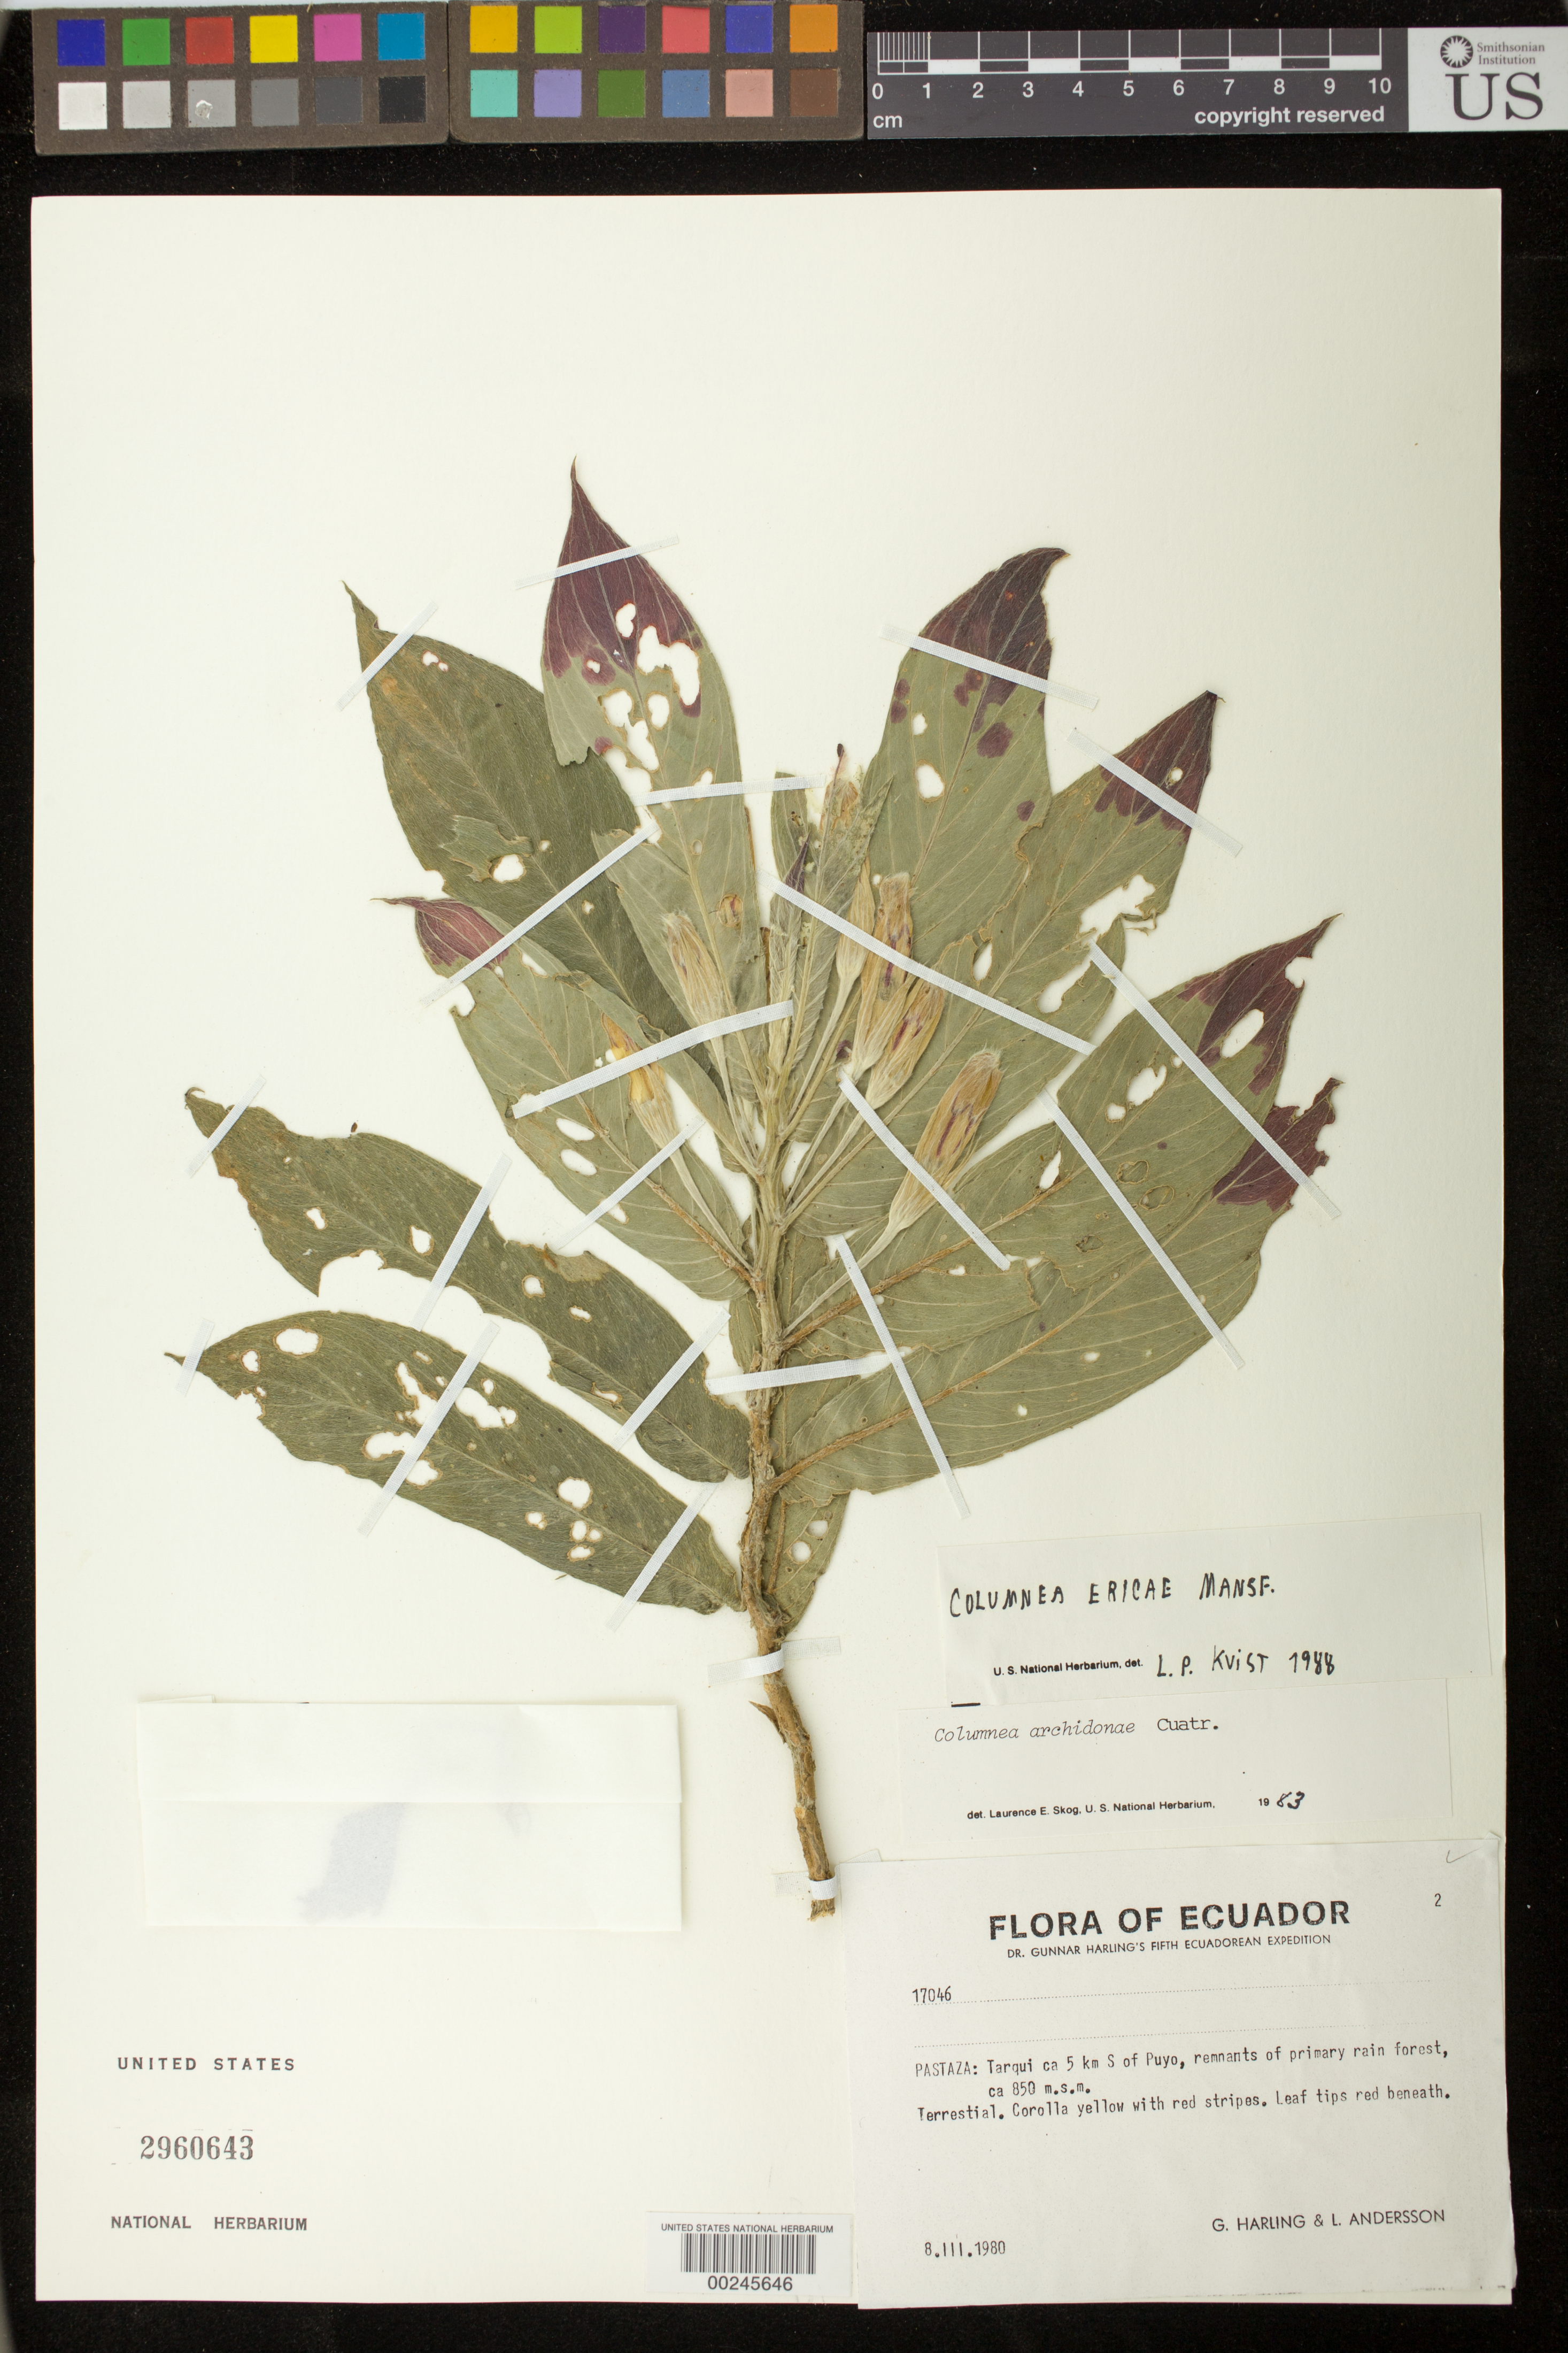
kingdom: Plantae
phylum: Tracheophyta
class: Magnoliopsida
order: Lamiales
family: Gesneriaceae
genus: Columnea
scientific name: Columnea ericae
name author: Mansf.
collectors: G. Harling & L. Andersson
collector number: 17046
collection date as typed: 08 Mar 1980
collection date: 1980-03-08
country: Ecuador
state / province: Pastaza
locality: Tarqui ca 5 km S of Puyo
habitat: Remnants of primary rain forest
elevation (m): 850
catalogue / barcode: US 2960643